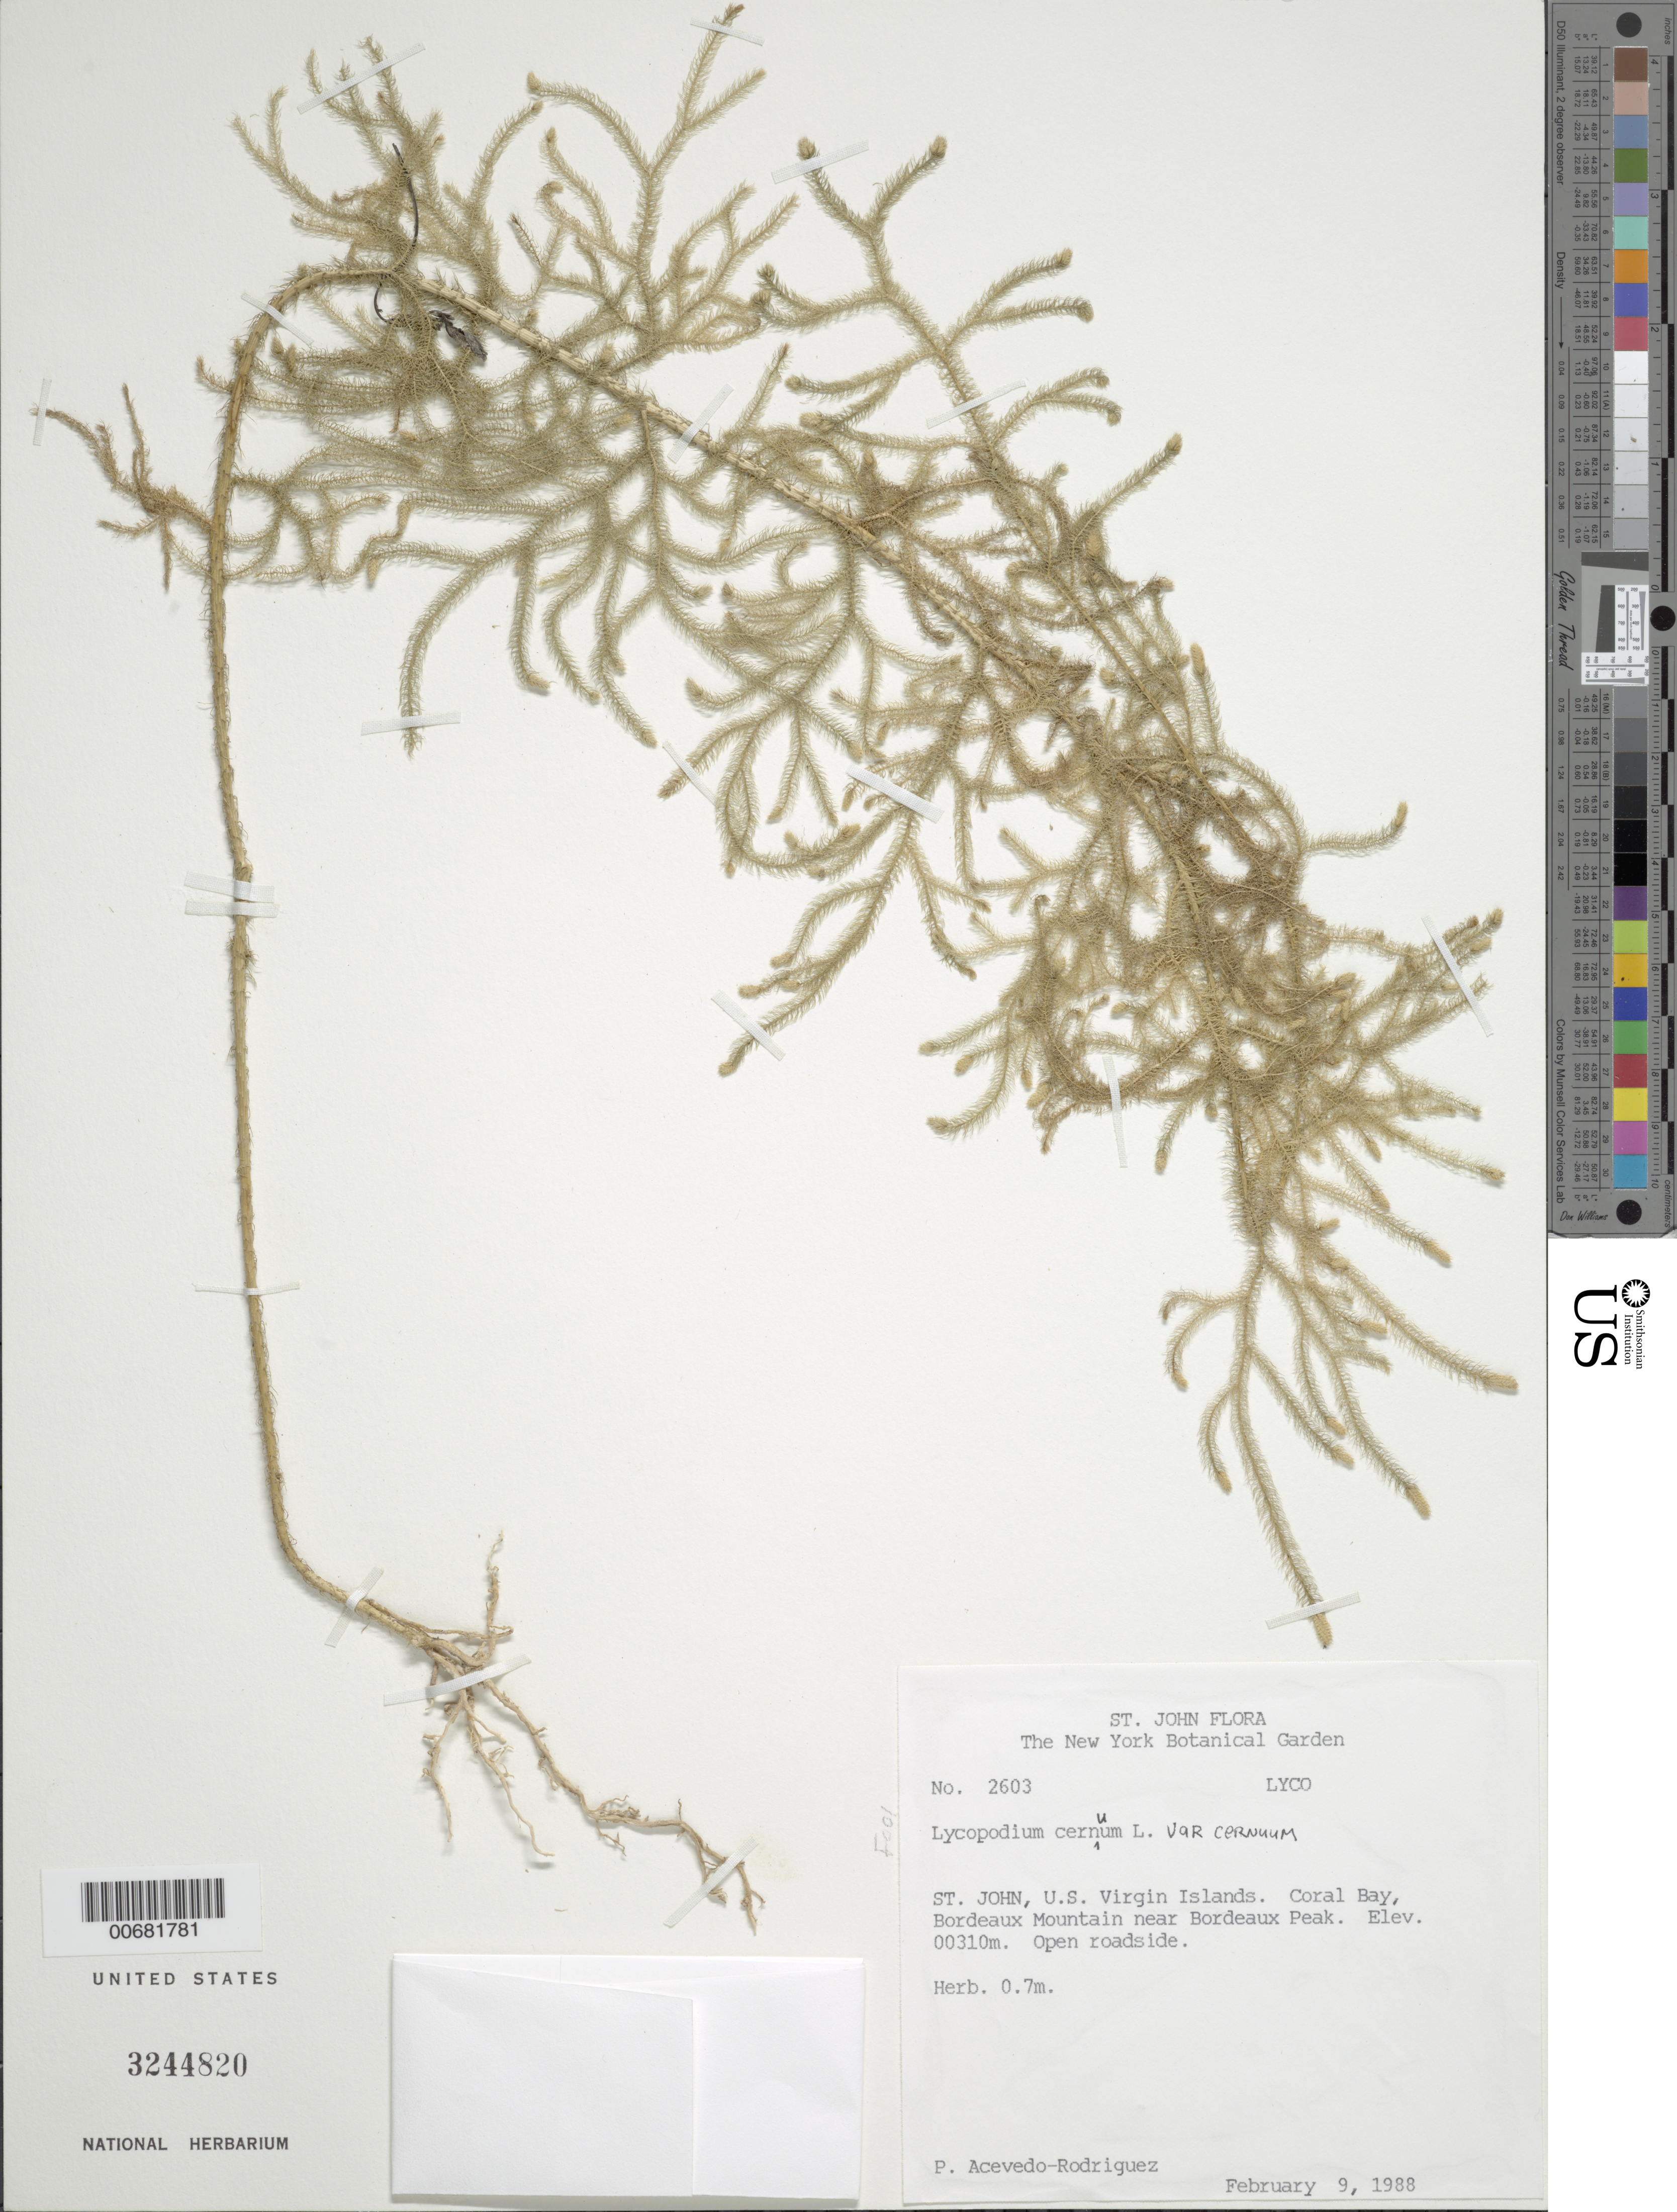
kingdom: Plantae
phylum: Tracheophyta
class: Lycopodiopsida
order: Lycopodiales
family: Lycopodiaceae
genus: Palhinhaea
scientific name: Palhinhaea cernua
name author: (L.) Vasc. & Franco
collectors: P. Acevedo-Rodr.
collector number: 2603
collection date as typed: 09 Feb 1988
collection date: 1988-02-09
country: U.S. Virgin Islands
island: St. John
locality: Coral Bay Quarter; Bordeaux Mountain near Bordeaux Peak.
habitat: Open roadside.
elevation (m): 310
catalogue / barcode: US 3244820